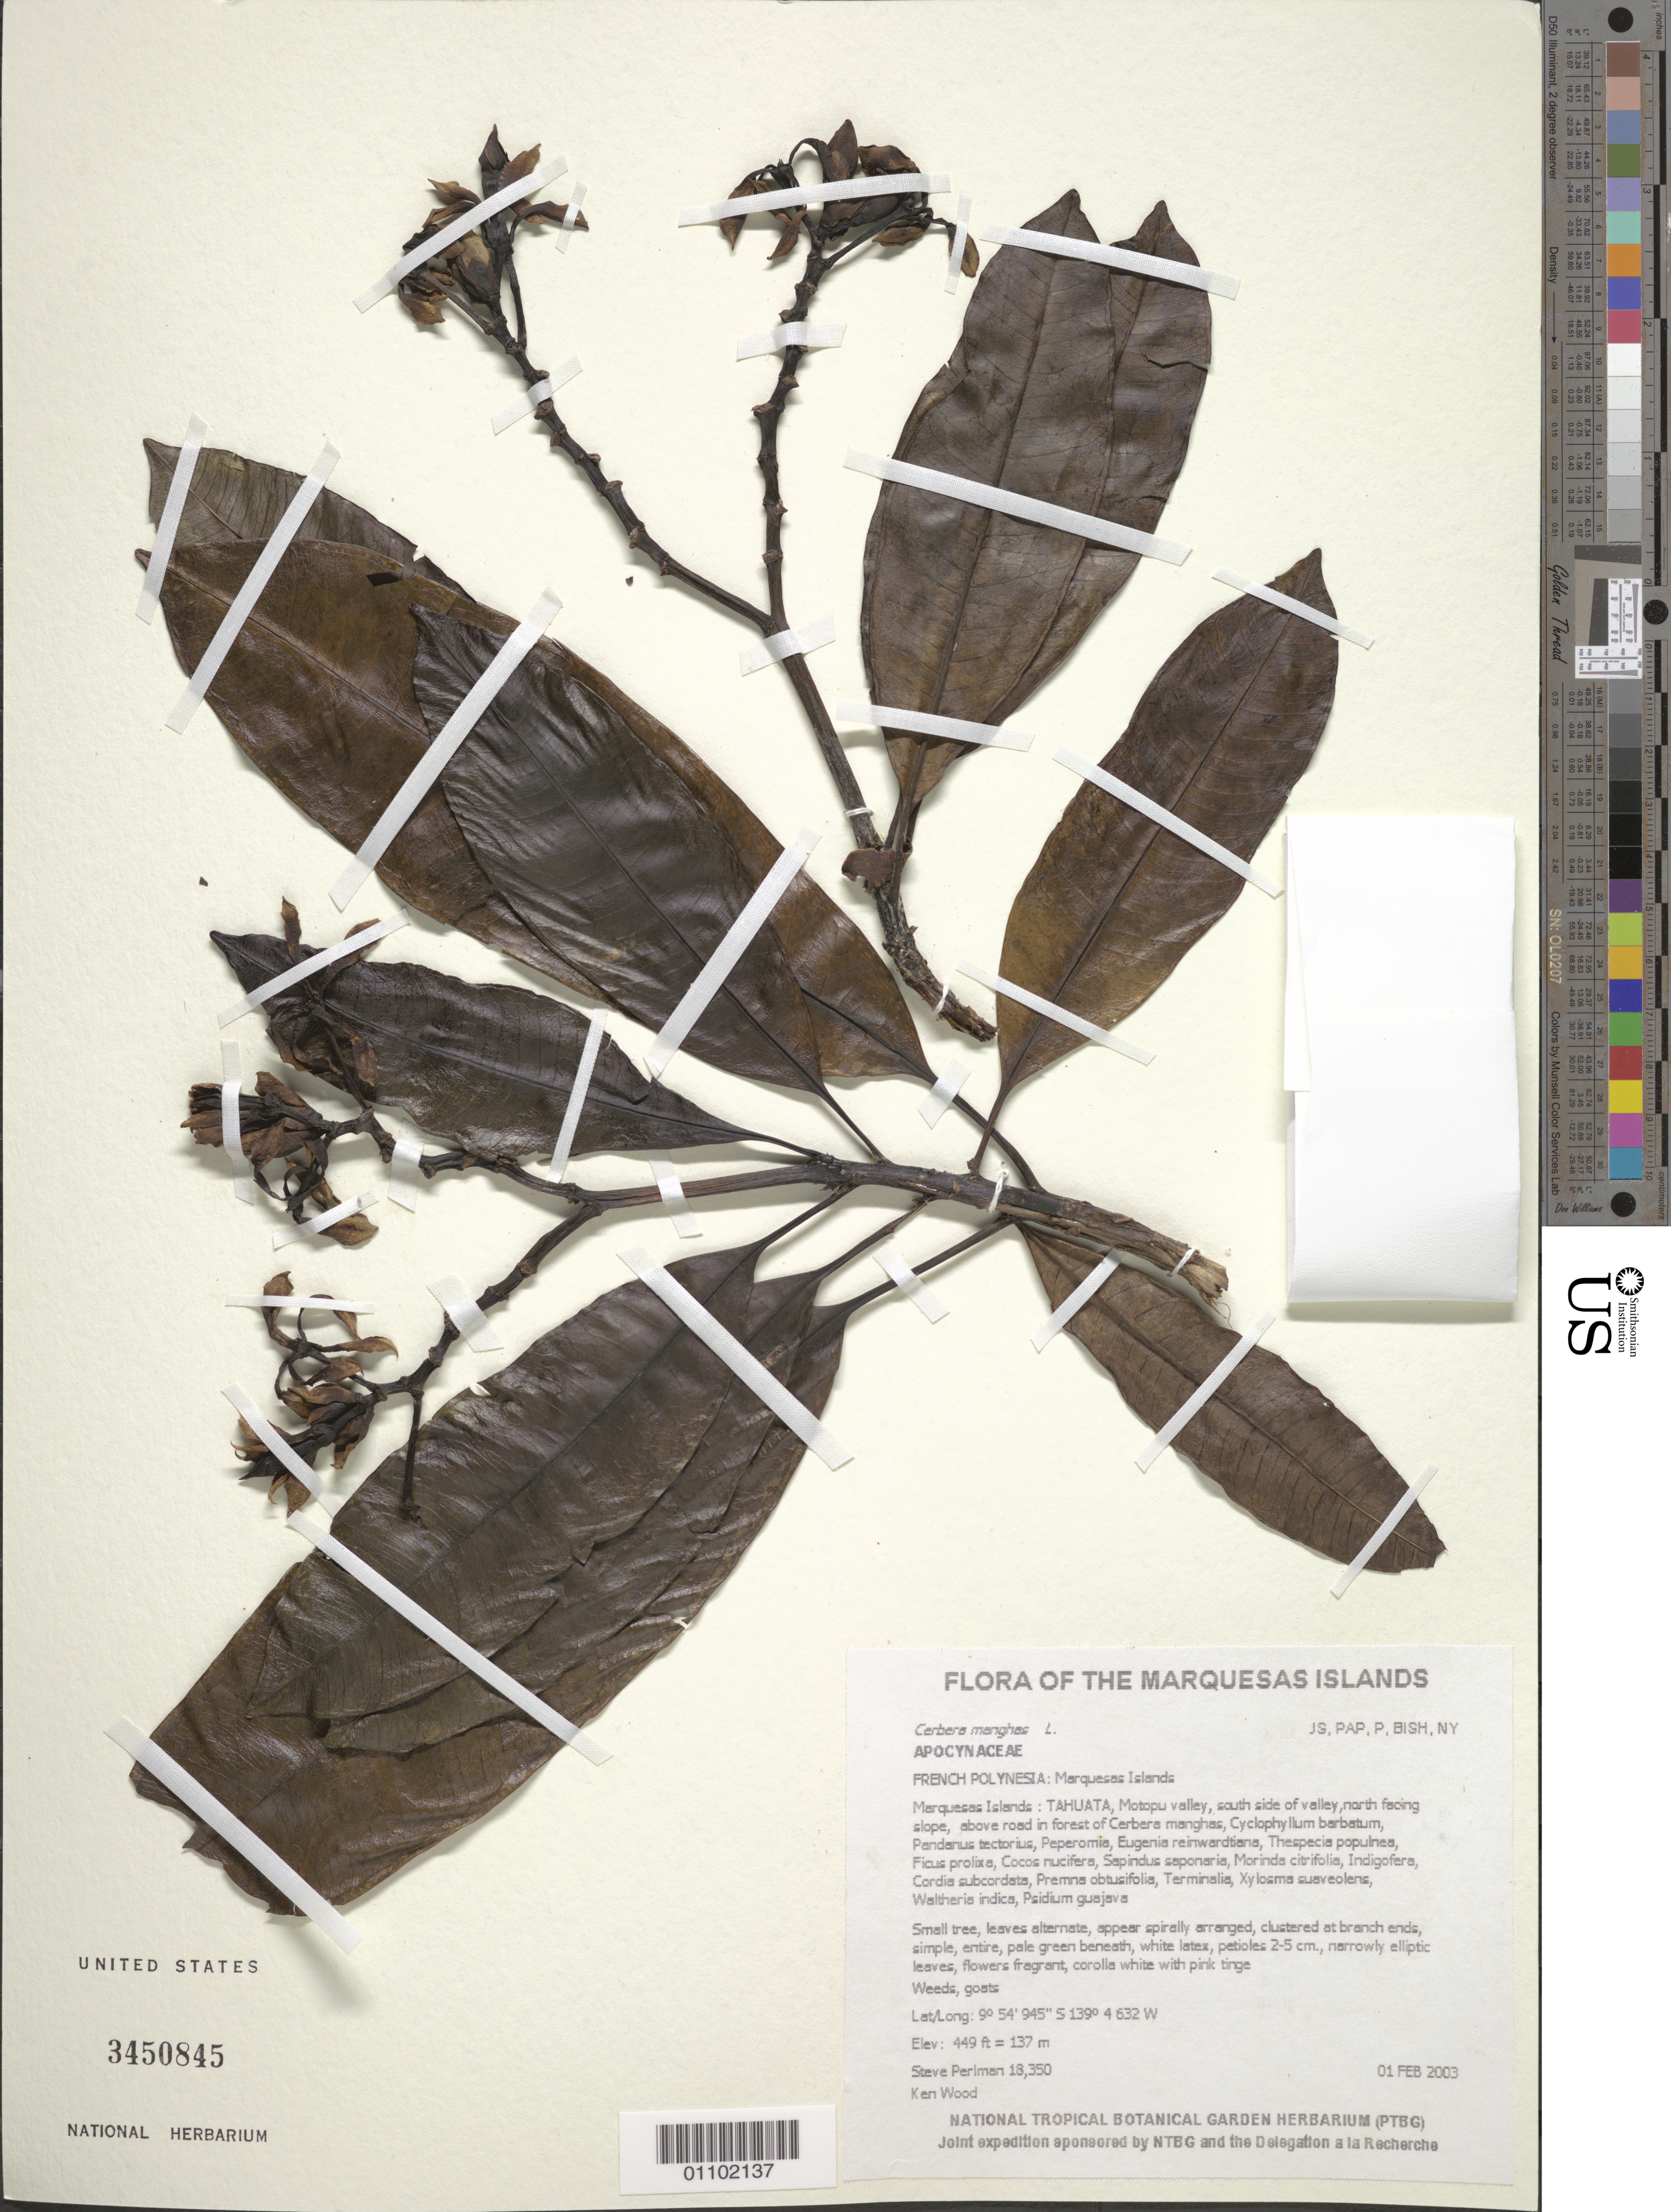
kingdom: Plantae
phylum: Tracheophyta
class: Magnoliopsida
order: Gentianales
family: Apocynaceae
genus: Cerbera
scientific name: Cerbera manghas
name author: L.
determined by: Lorence, David H., (PTBG), National Tropical Botanical Garden (UNITED STATES)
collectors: S. P. Perlman & K. R. Wood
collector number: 18350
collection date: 2003-02-01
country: French Polynesia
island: Tahuata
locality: Motopu valley, south side of valley,north facing slope, above road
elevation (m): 137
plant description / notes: Weeds, goats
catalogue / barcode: US 3450845